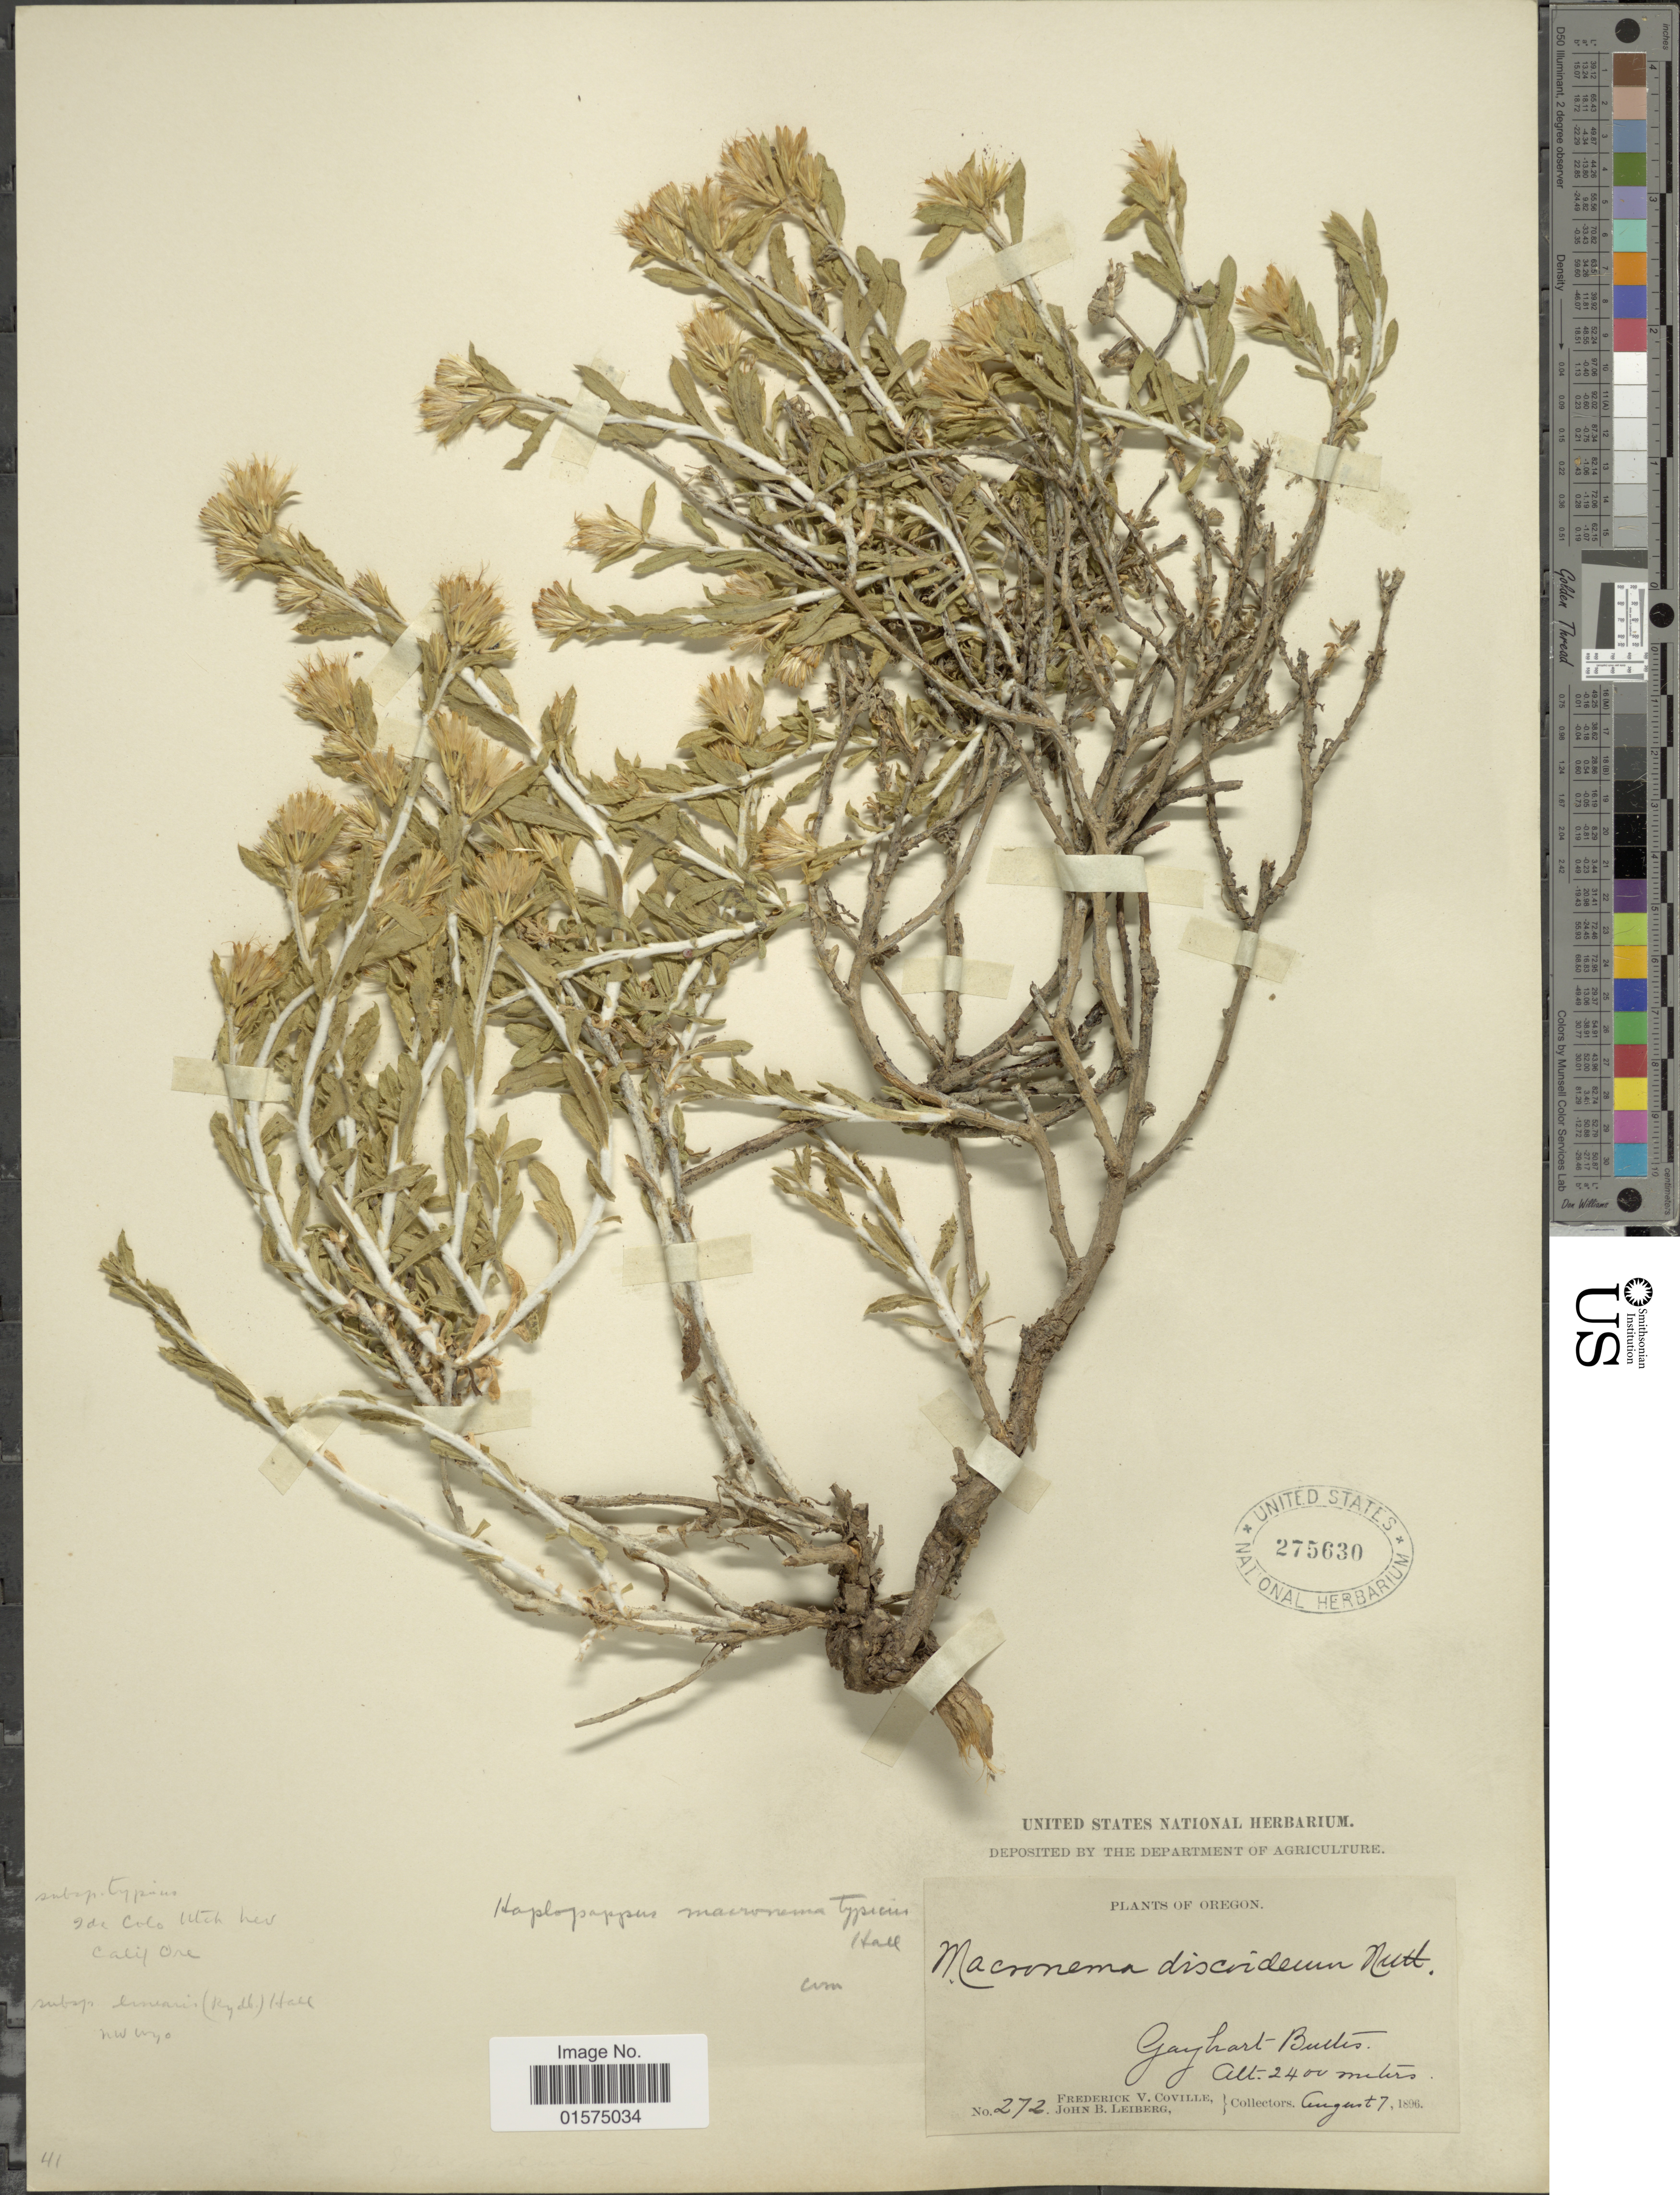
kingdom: Plantae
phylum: Tracheophyta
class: Magnoliopsida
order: Asterales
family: Asteraceae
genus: Ericameria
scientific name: Ericameria discoidea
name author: (Nutt.) G.L. Nesom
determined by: Urbatsch, Lowell E., Curator (LSU), Louisiana State University (UNITED STATES)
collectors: F. V. Coville & J. B. Leiberg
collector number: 272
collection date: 1896-08-07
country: United States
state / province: Oregon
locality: Gayhart Buttes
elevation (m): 2400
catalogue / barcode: US 275630